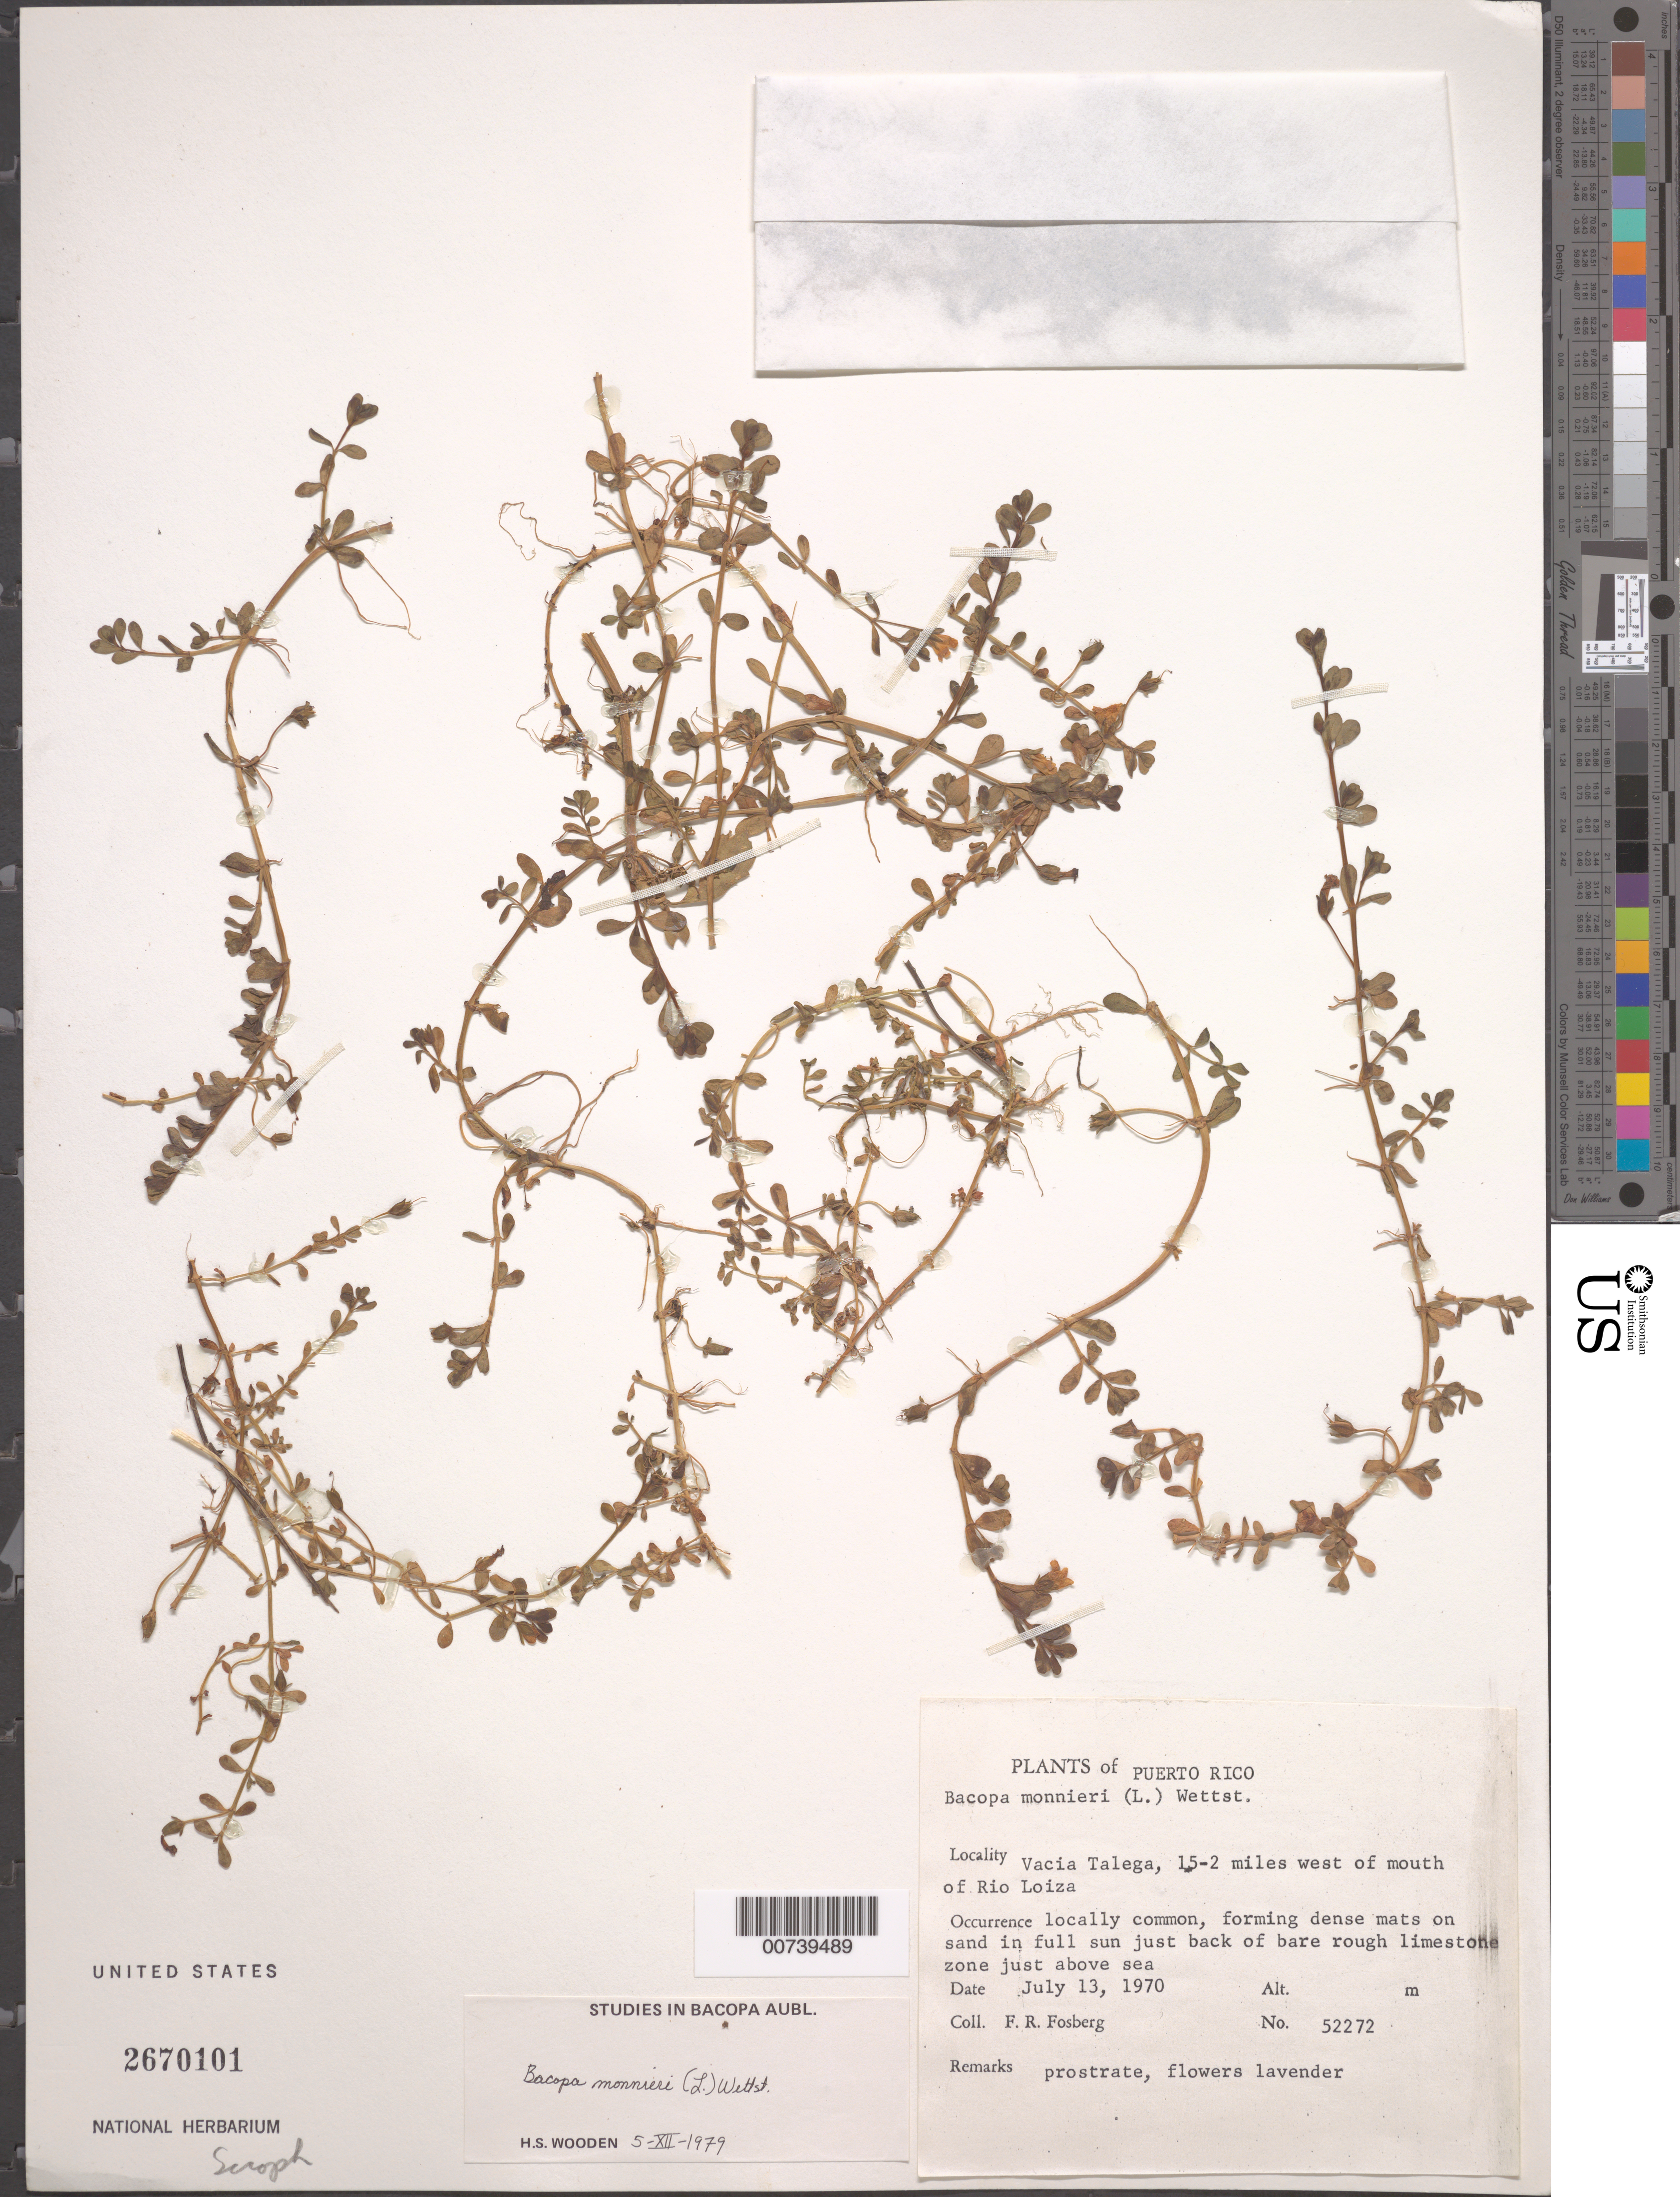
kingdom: Plantae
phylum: Tracheophyta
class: Magnoliopsida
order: Lamiales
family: Plantaginaceae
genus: Bacopa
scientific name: Bacopa monnieri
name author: (L.) Wettst.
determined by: Acevedo-Rodríguez, P., (BOT), Smithsonian Institution - National Museum of Natural History (UNITED STATES)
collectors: F. R. Fosberg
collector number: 52272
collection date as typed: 13 Jul 1970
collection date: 1970-07-13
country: Puerto Rico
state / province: Carolina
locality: Vacia Talega, 1.5-2 mi W of mouth of Río Loiza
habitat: Locally common, forming dense mats on sand in full sun just back of bare rough limestone zone just above sea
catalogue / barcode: US 2670101